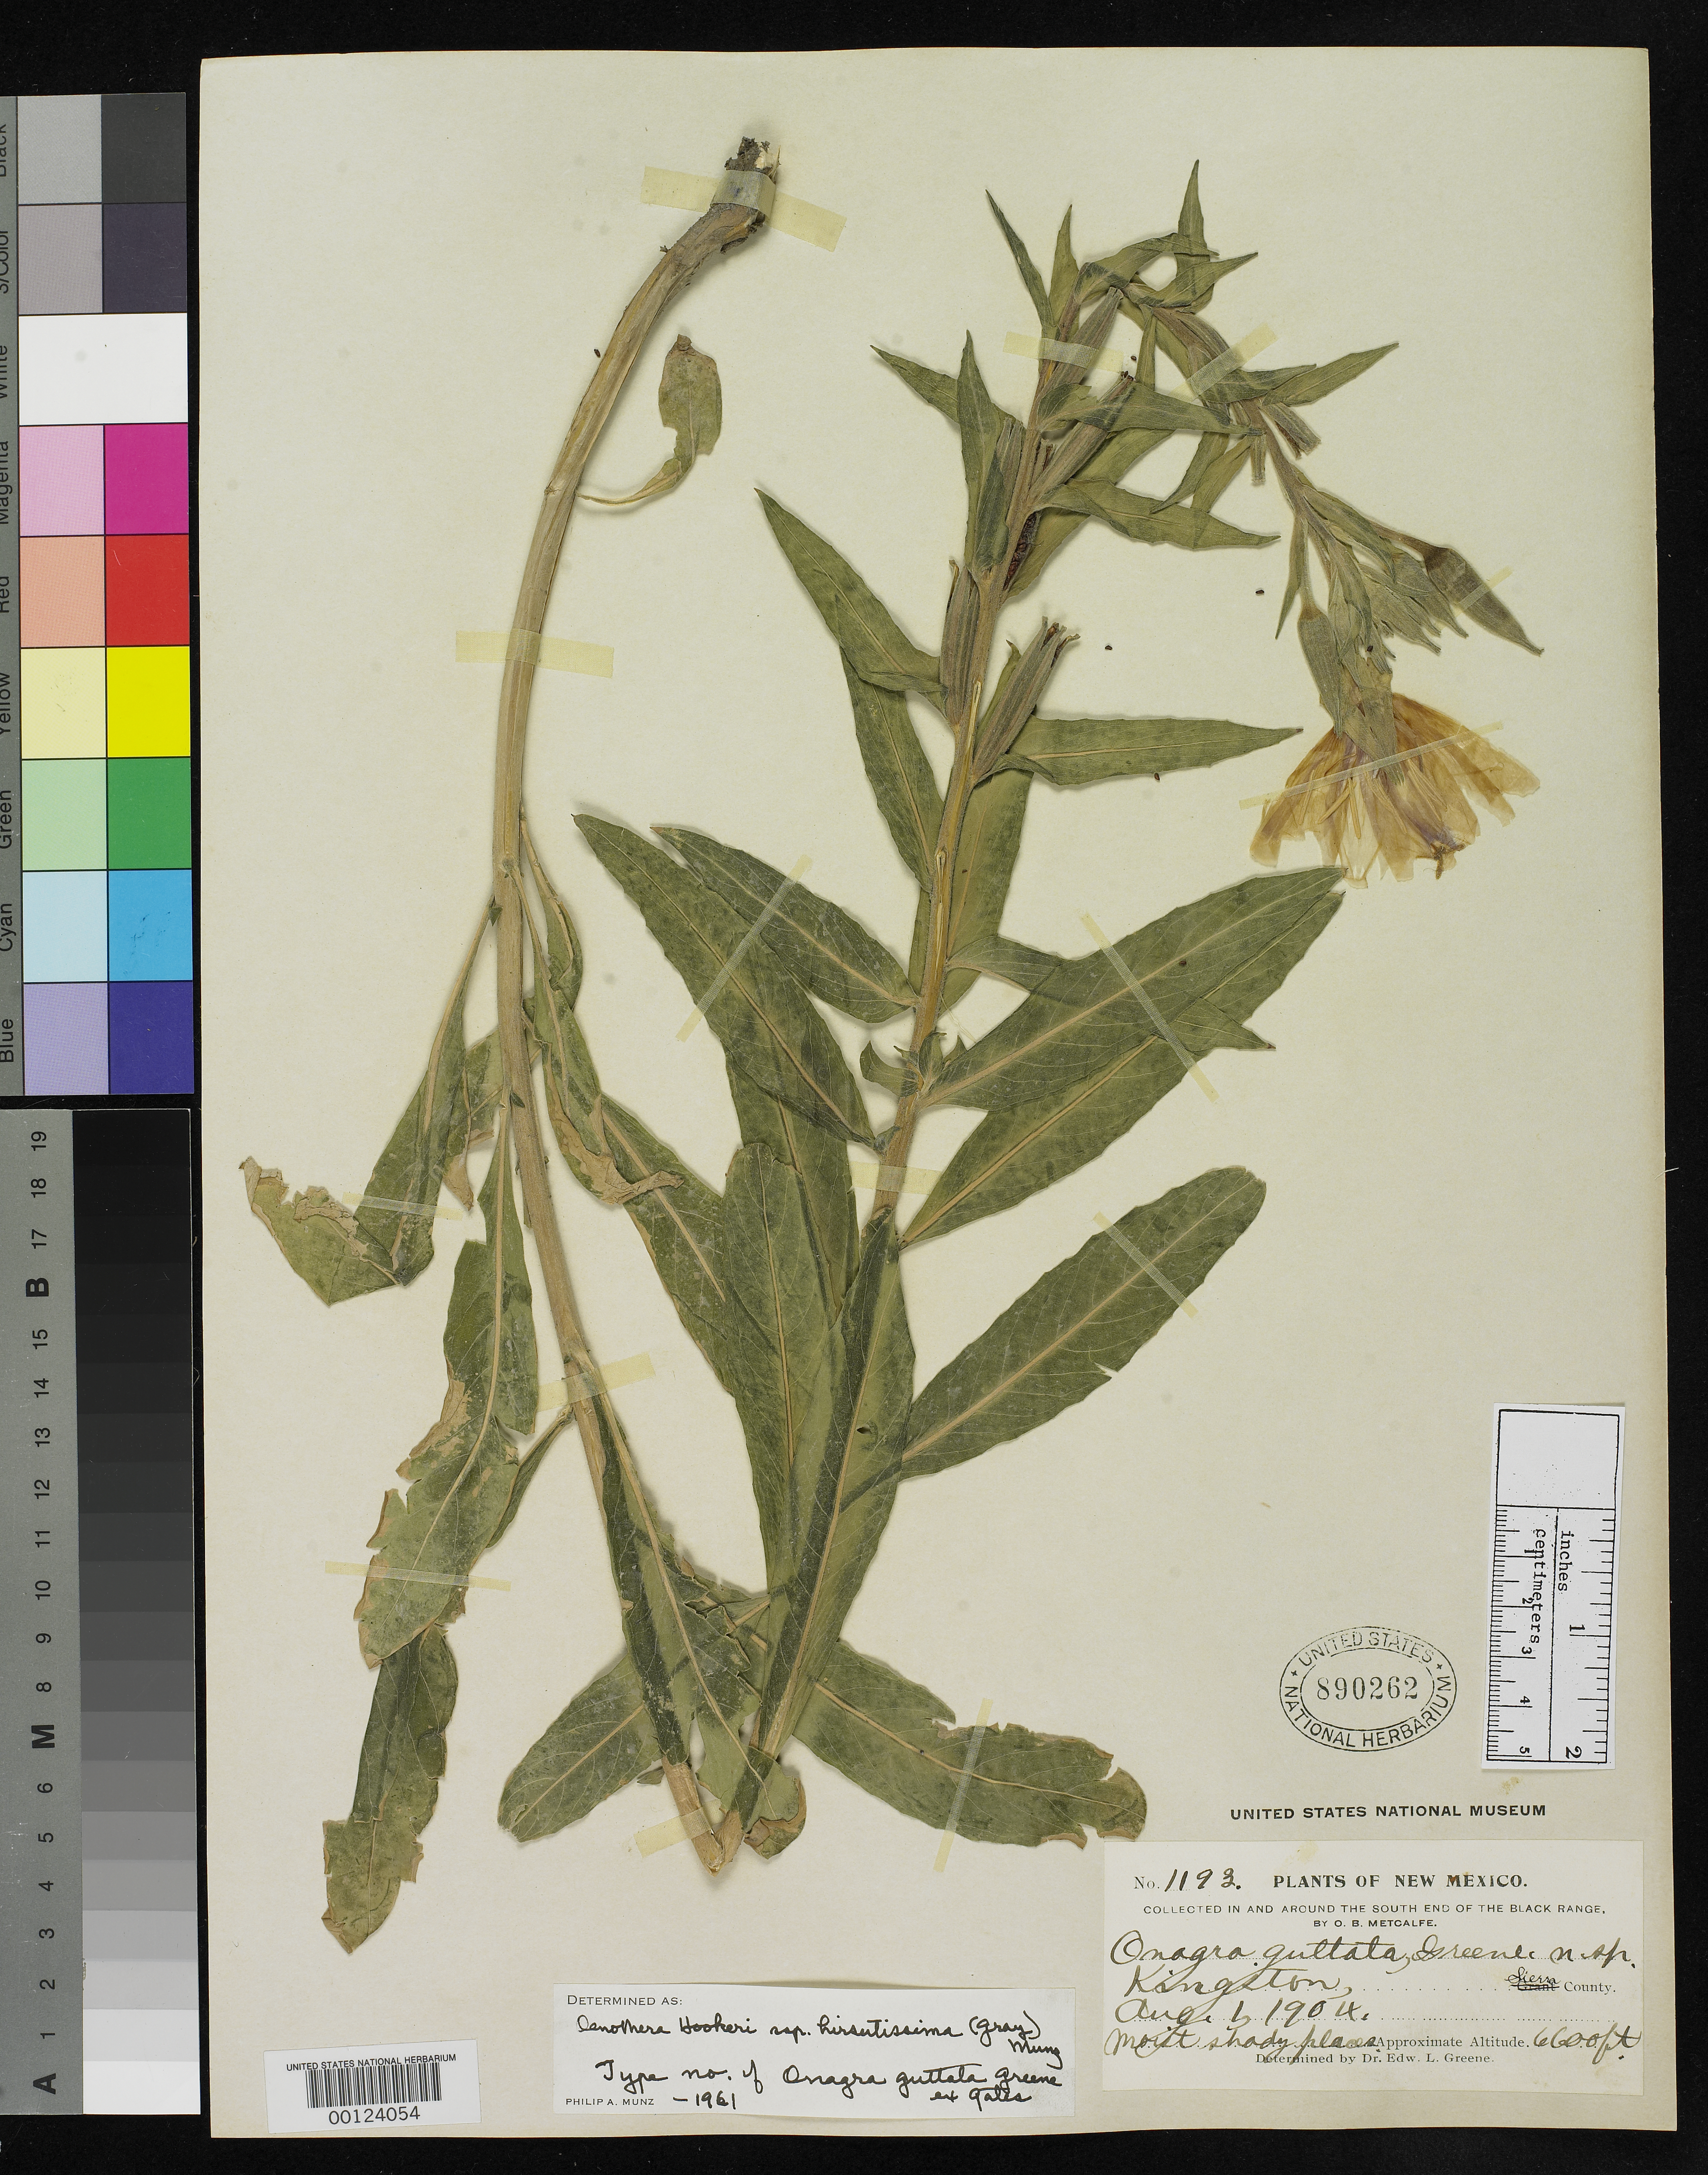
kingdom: Plantae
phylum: Tracheophyta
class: Magnoliopsida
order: Myrtales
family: Onagraceae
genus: Onagra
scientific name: Onagra guttata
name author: Greene ex R.R. Gates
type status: Isotype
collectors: O. B. Metcalfe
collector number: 1193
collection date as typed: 01 Aug 1904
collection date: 1904-08-01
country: United States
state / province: New Mexico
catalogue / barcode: US 890262